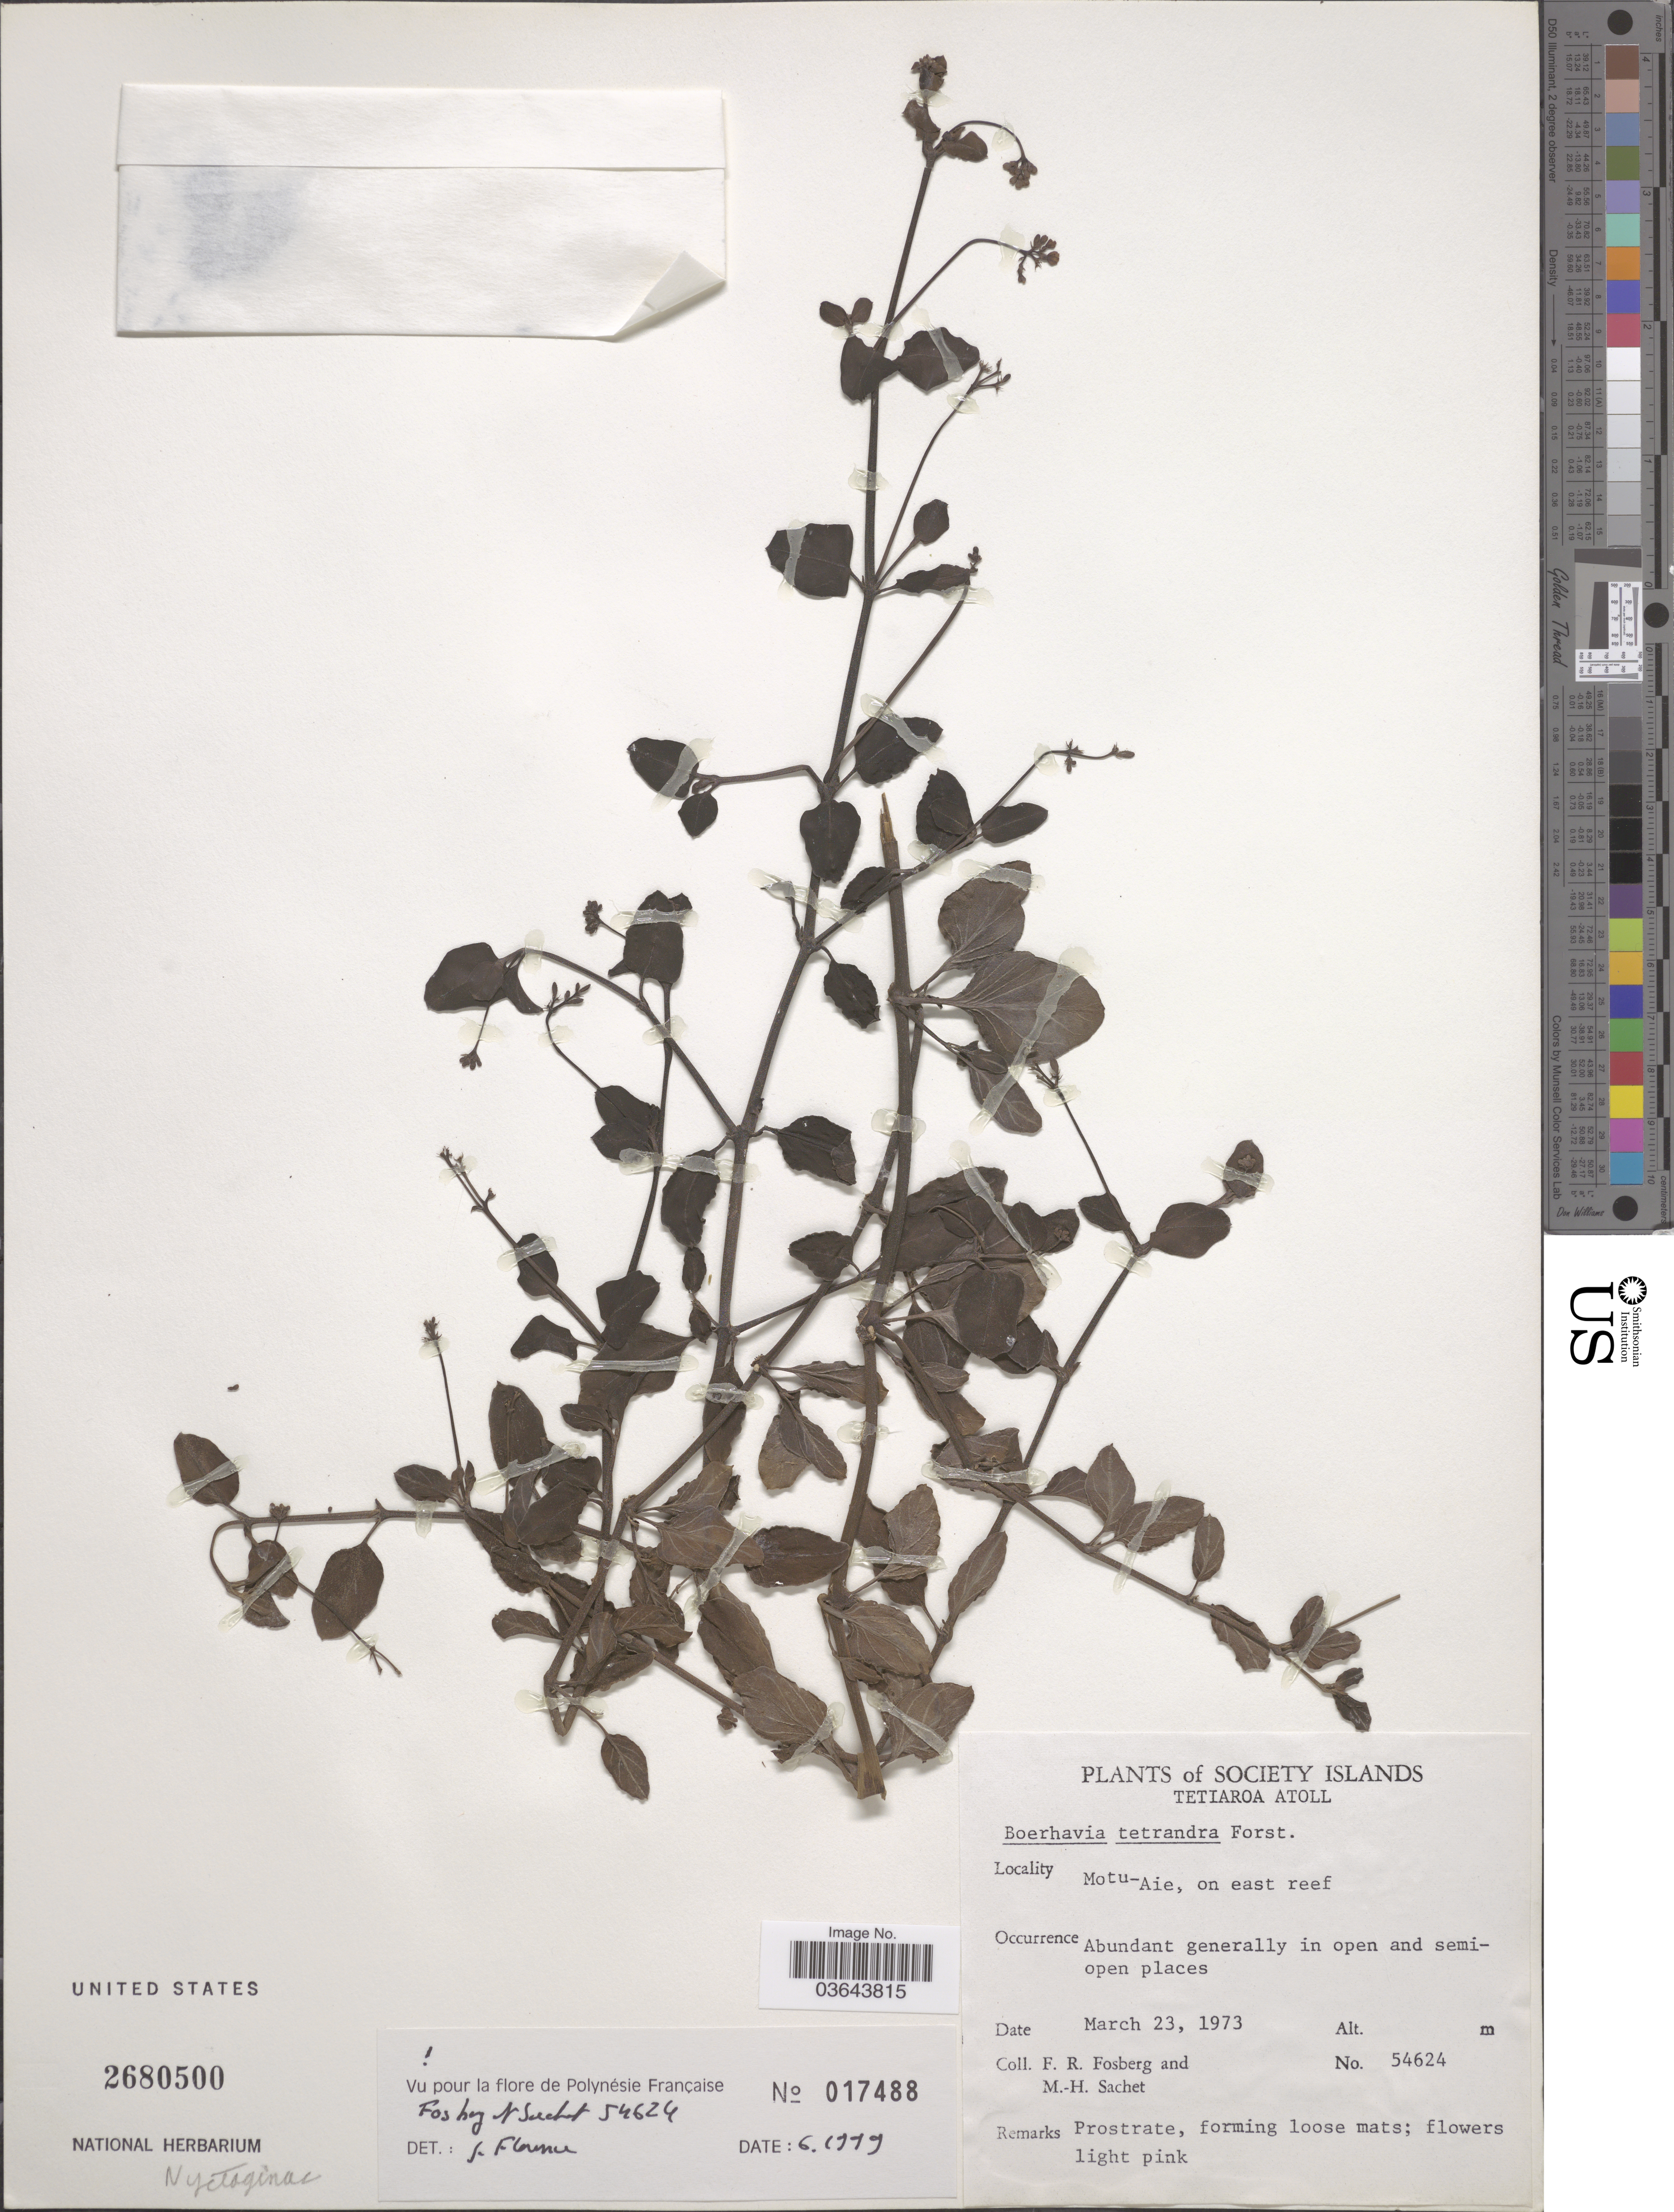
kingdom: Plantae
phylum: Tracheophyta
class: Magnoliopsida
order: Caryophyllales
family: Nyctaginaceae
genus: Boerhavia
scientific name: Boerhavia tetrandra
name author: G. Forst.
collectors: F. R. Fosberg & M.-H. Sachet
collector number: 54624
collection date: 1973-03-23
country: French Polynesia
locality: Society Islands. Tetiaroa Atoll. Motu-Aie, on east reef.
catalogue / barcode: US 2680500